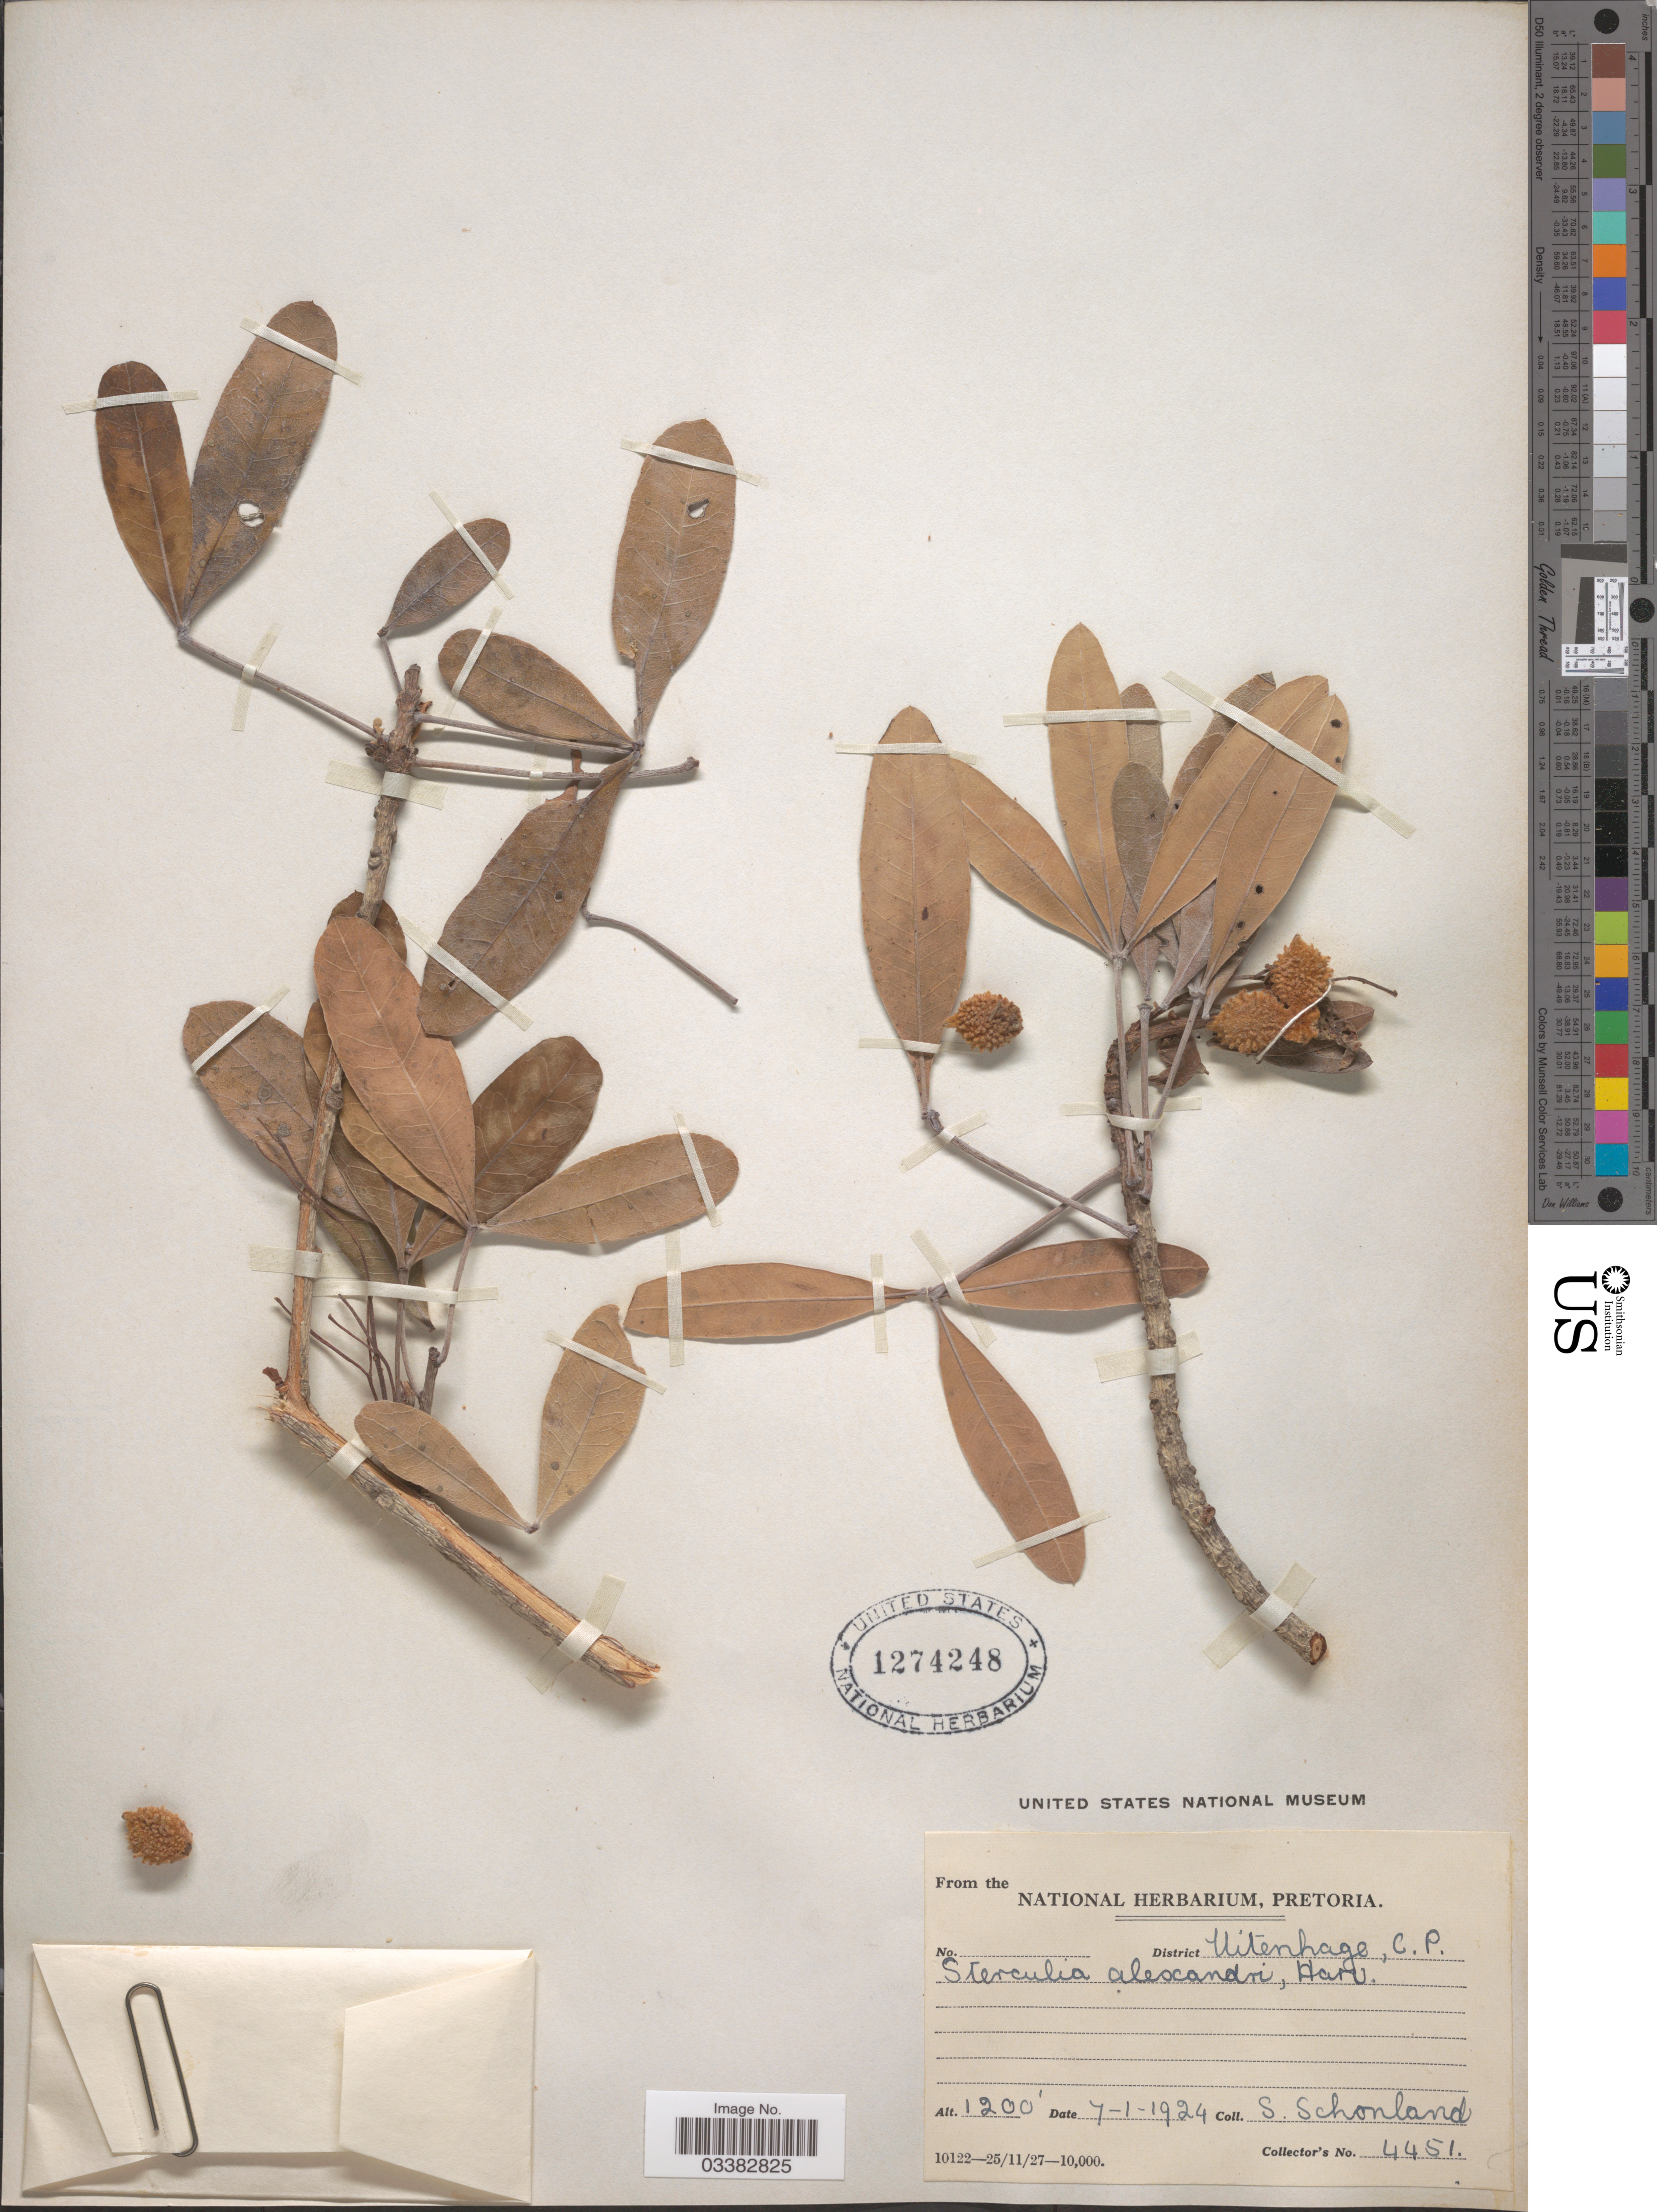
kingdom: Plantae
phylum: Tracheophyta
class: Magnoliopsida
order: Malvales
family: Malvaceae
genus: Sterculia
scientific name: Sterculia alexandri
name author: Harv.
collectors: S. Schönland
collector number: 4451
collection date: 1924-01-07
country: South Africa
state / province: Eastern Cape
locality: District Uitenhage, C. P.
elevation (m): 366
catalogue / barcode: US 1274248